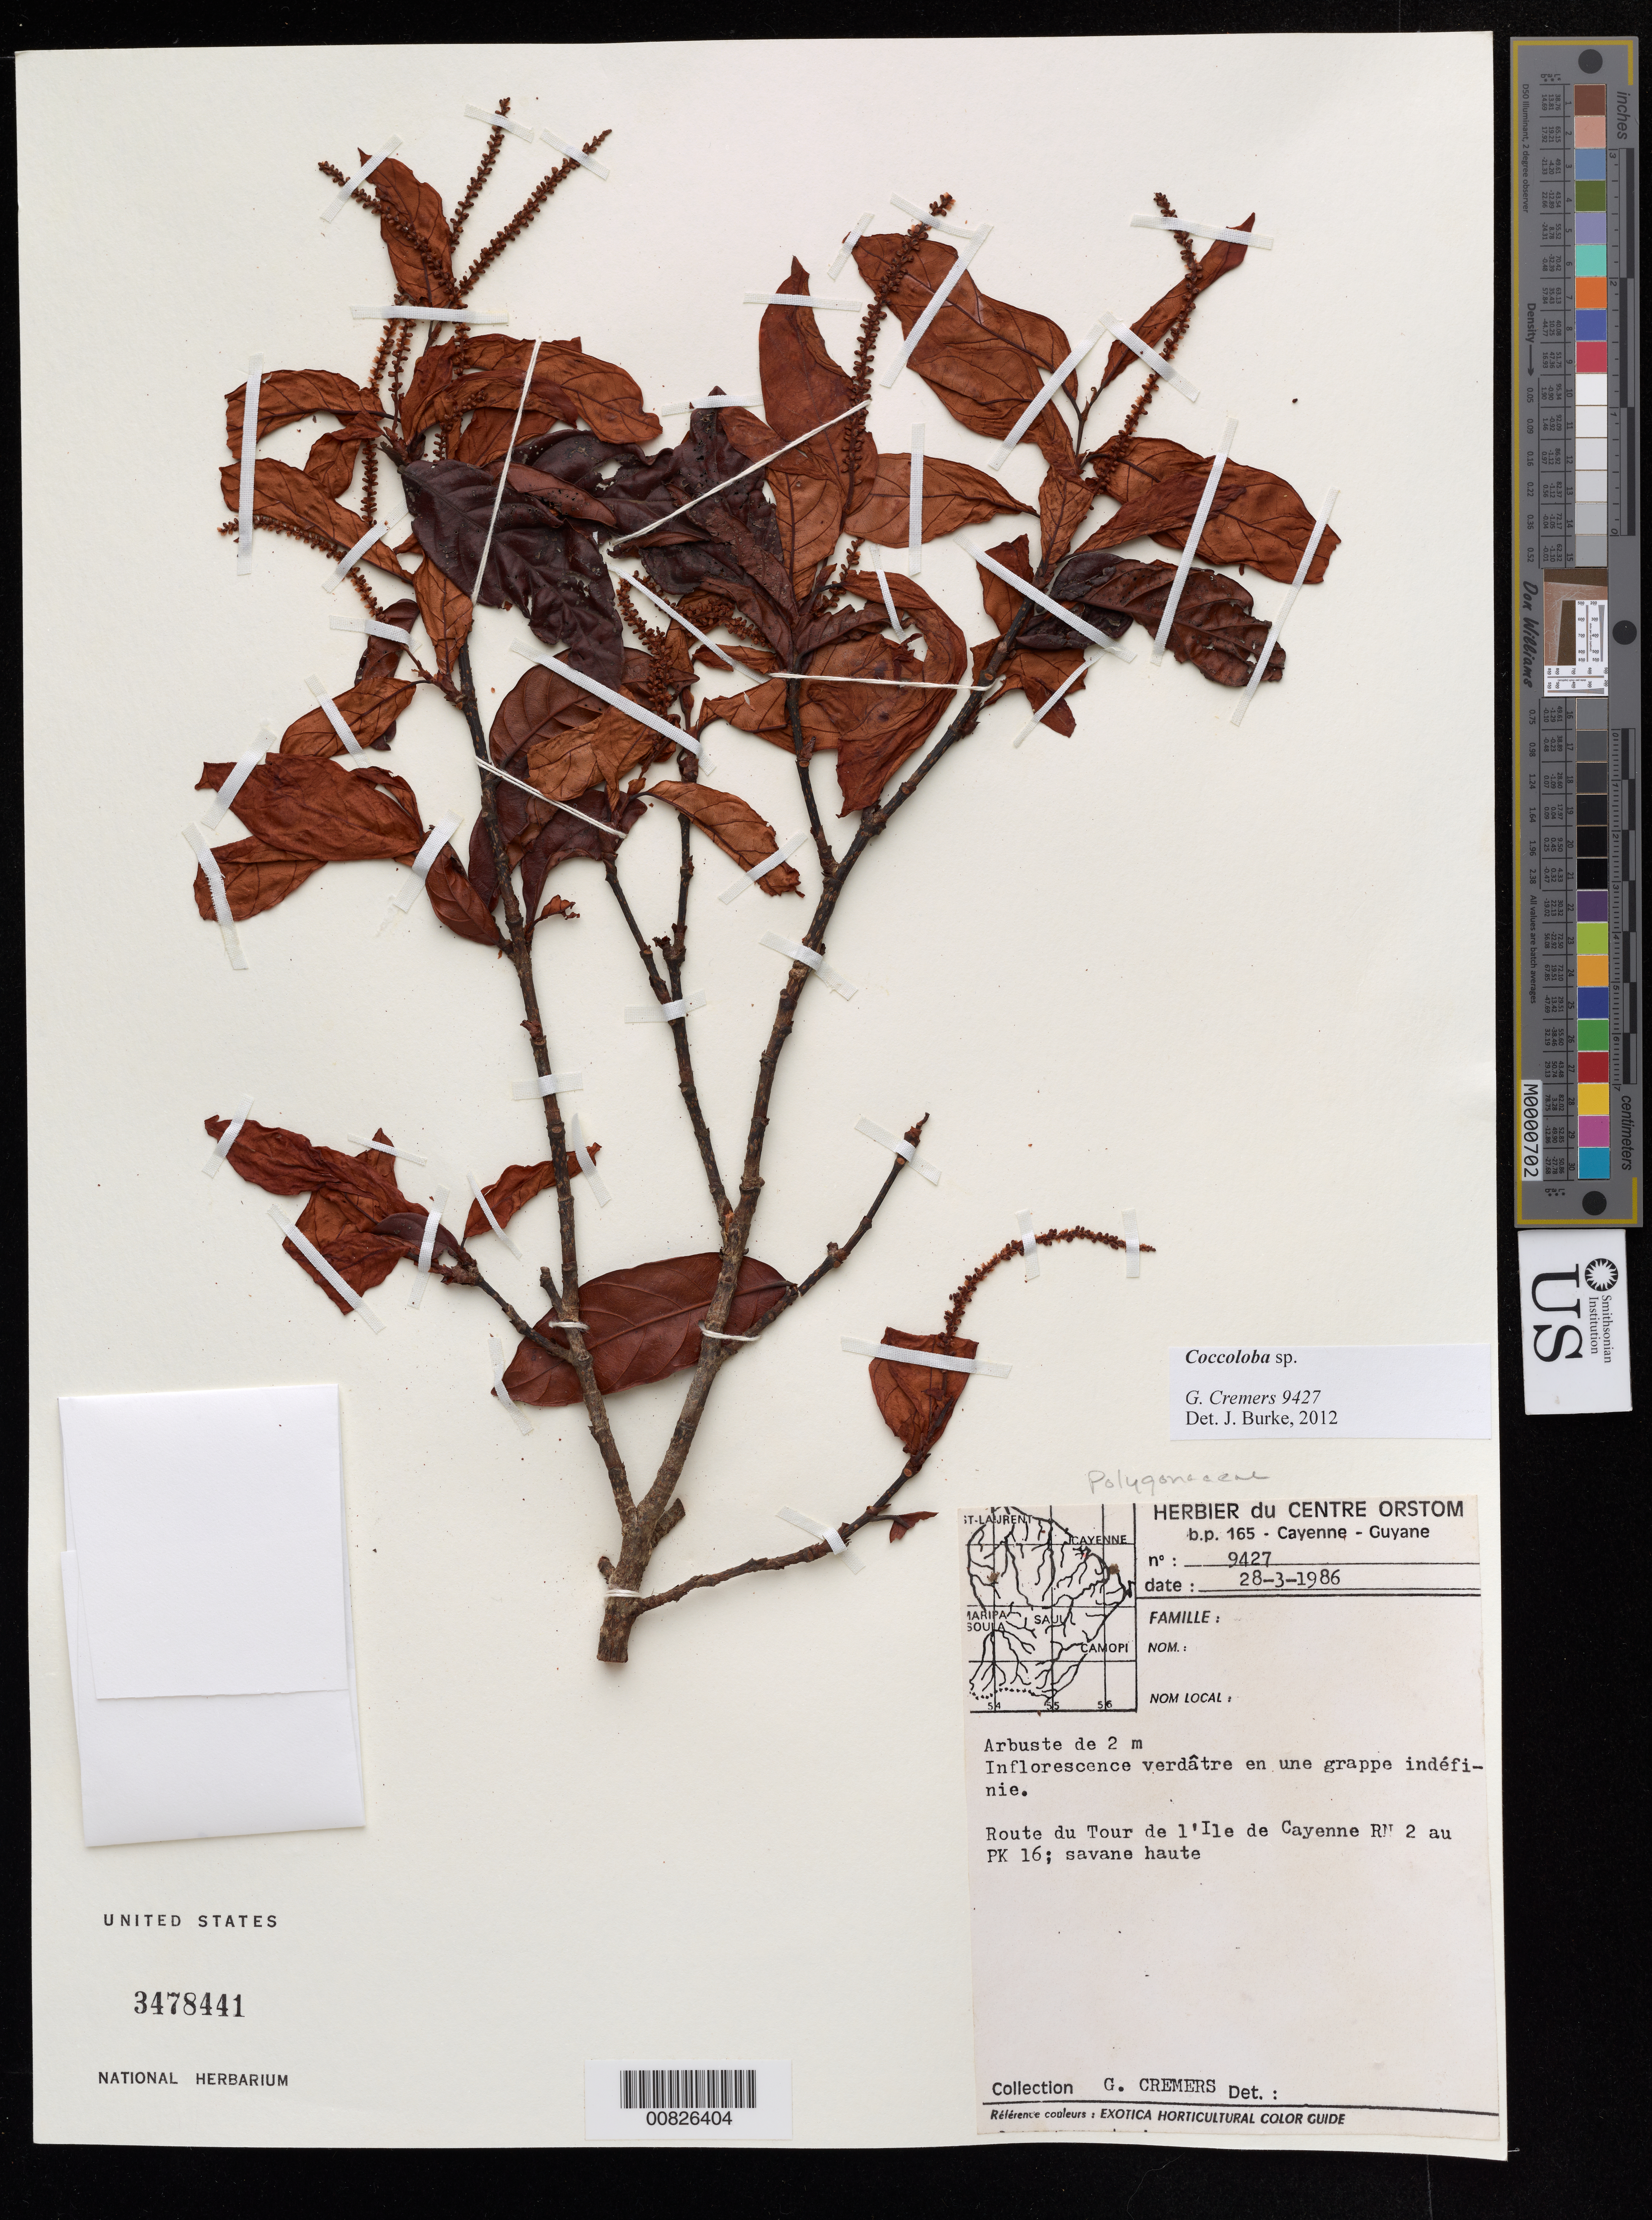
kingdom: Plantae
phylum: Tracheophyta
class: Magnoliopsida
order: Caryophyllales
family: Polygonaceae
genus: Coccoloba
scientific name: Coccoloba sp.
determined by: Burke, J.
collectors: G. Cremers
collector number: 9427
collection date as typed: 28-Mar-86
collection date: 1986-03-28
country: French Guiana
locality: Route du Tour de l'Ile de Cayenne, RN 2, PK 16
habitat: Savane haute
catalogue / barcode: US 3478441